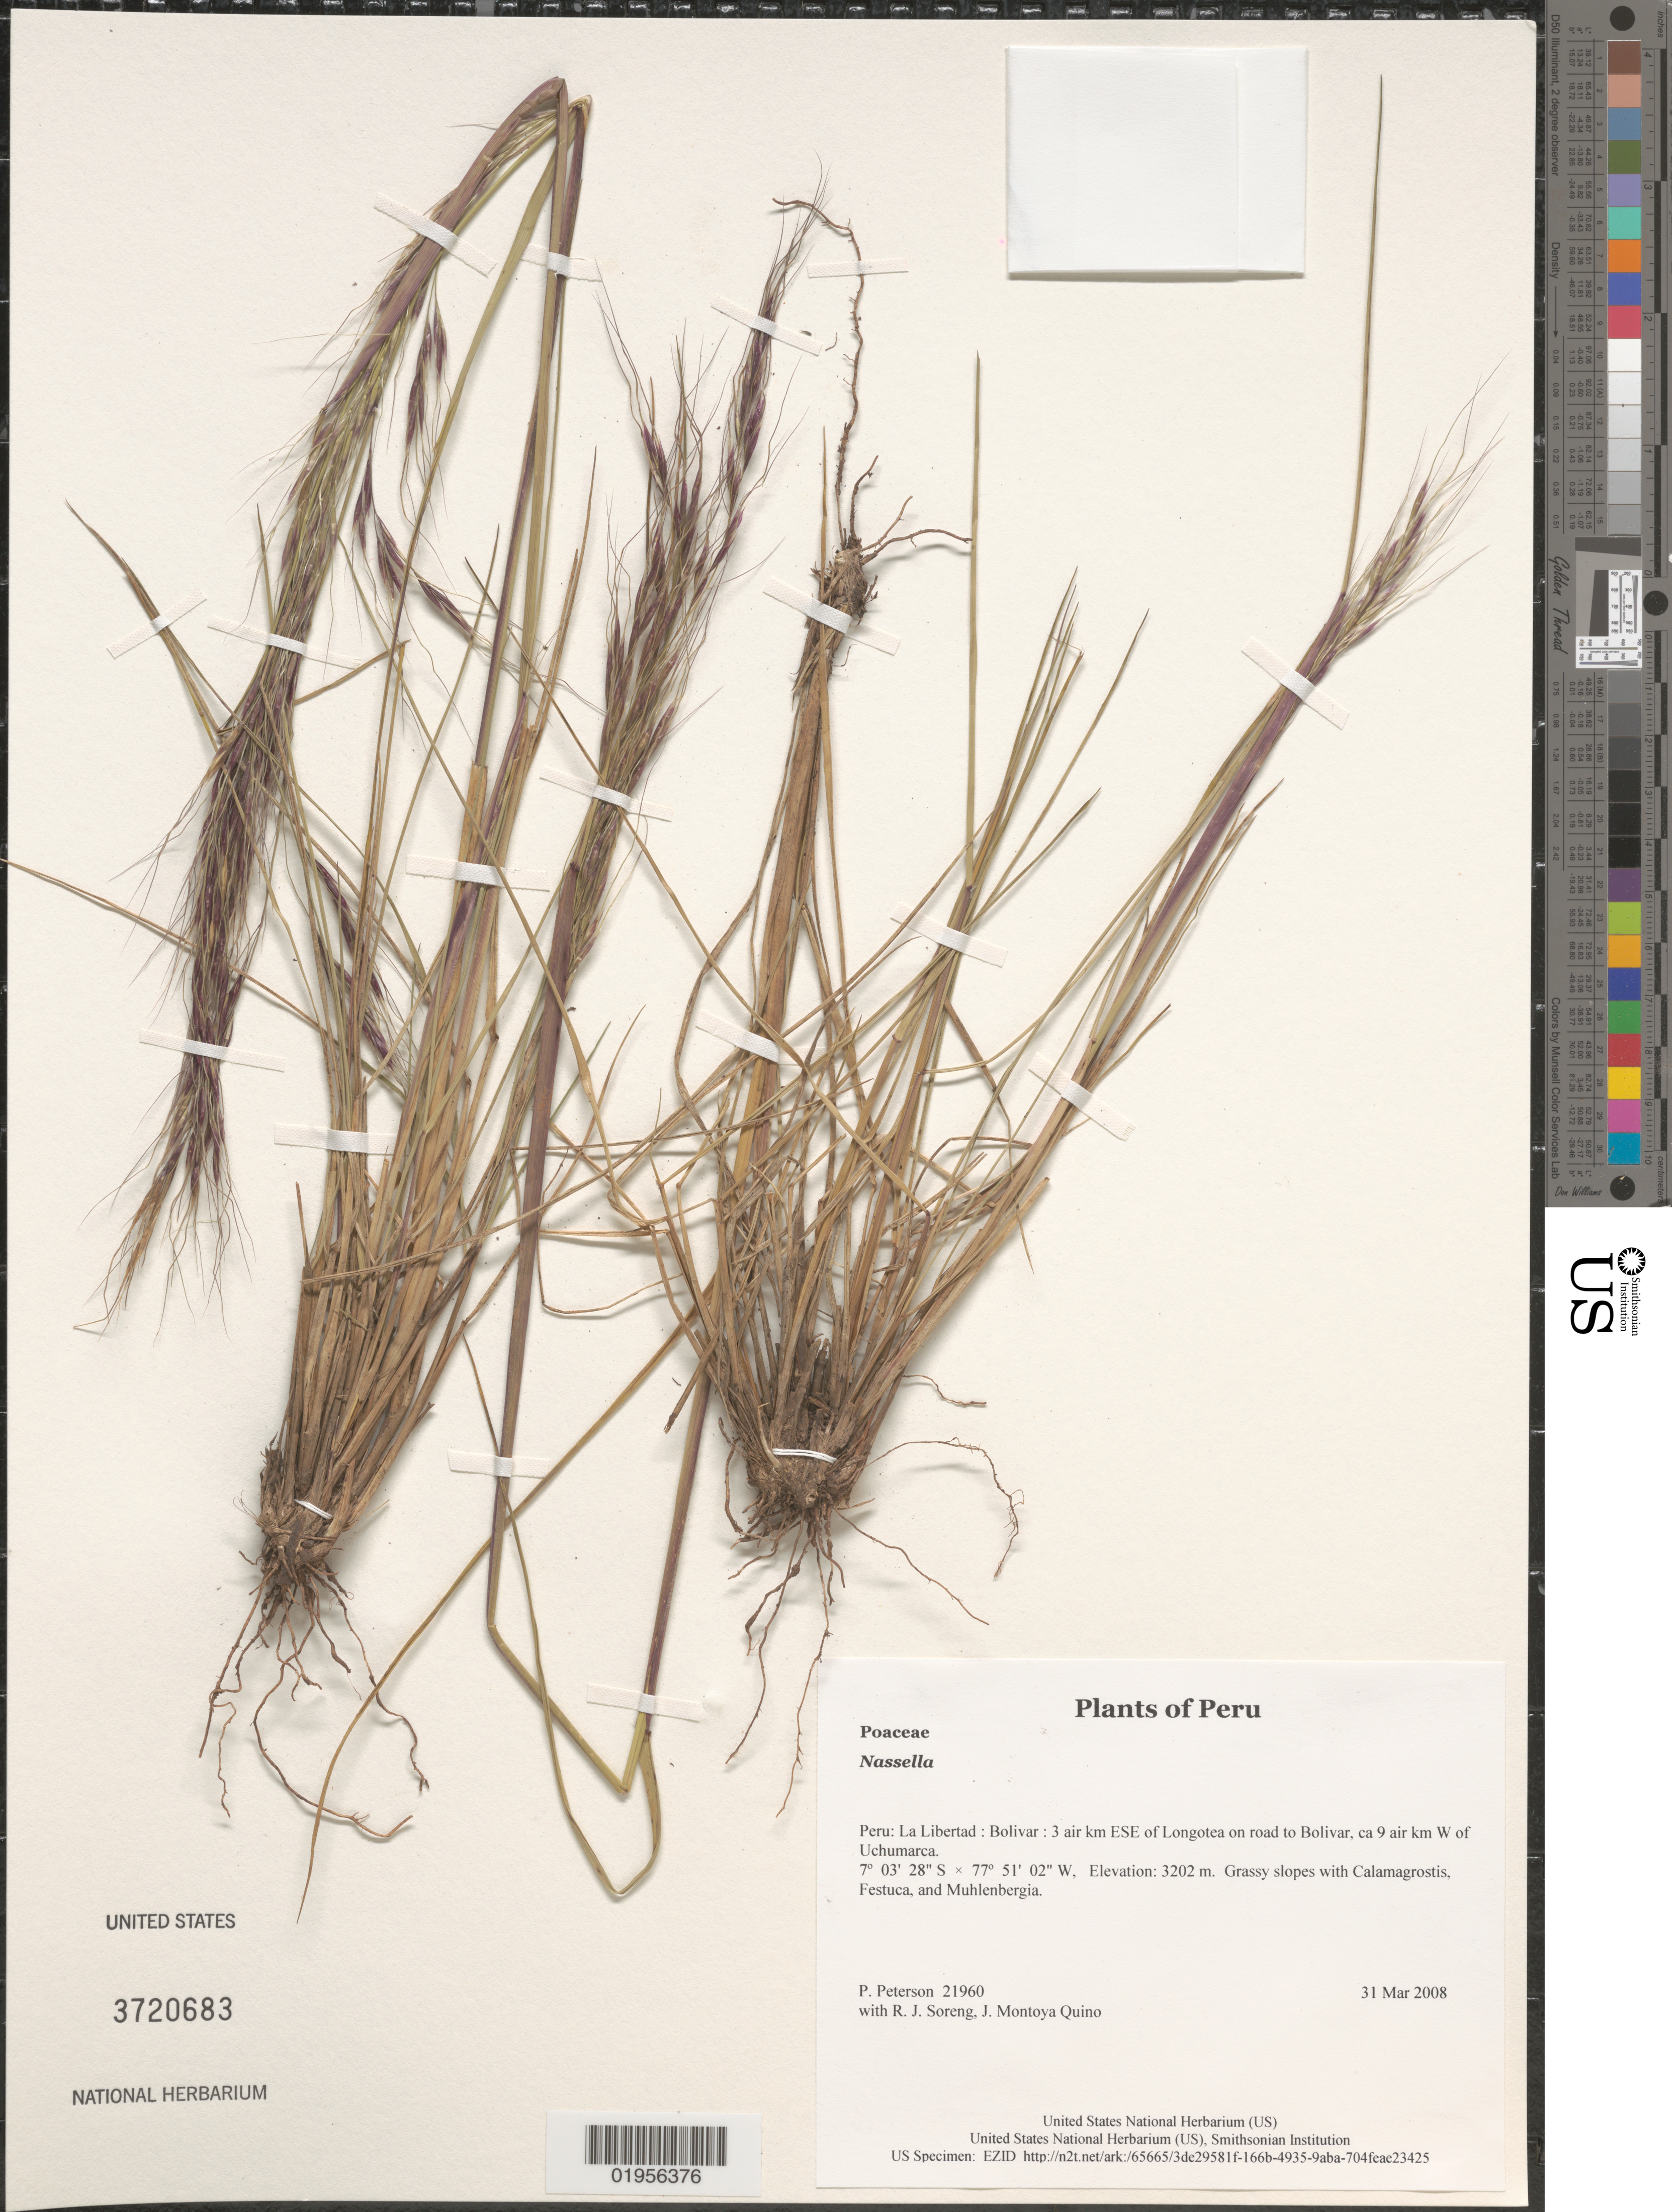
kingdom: Plantae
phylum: Tracheophyta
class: Liliopsida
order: Poales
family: Poaceae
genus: Nassella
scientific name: Nassella sp.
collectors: P. M. Peterson, R. J. Soreng & J. Montoya Quino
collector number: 21960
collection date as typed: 31 Mar 2008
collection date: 2008-03-31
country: Peru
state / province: La Libertad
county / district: Bolívar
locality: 3 air km ESE of Longotea on road to Bolivar, ca 9 air km W of Uchumarca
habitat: Grassy slopes with Calamagrostis, Festuca, and Muhlenbergia.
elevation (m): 3202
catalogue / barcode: US 3720683